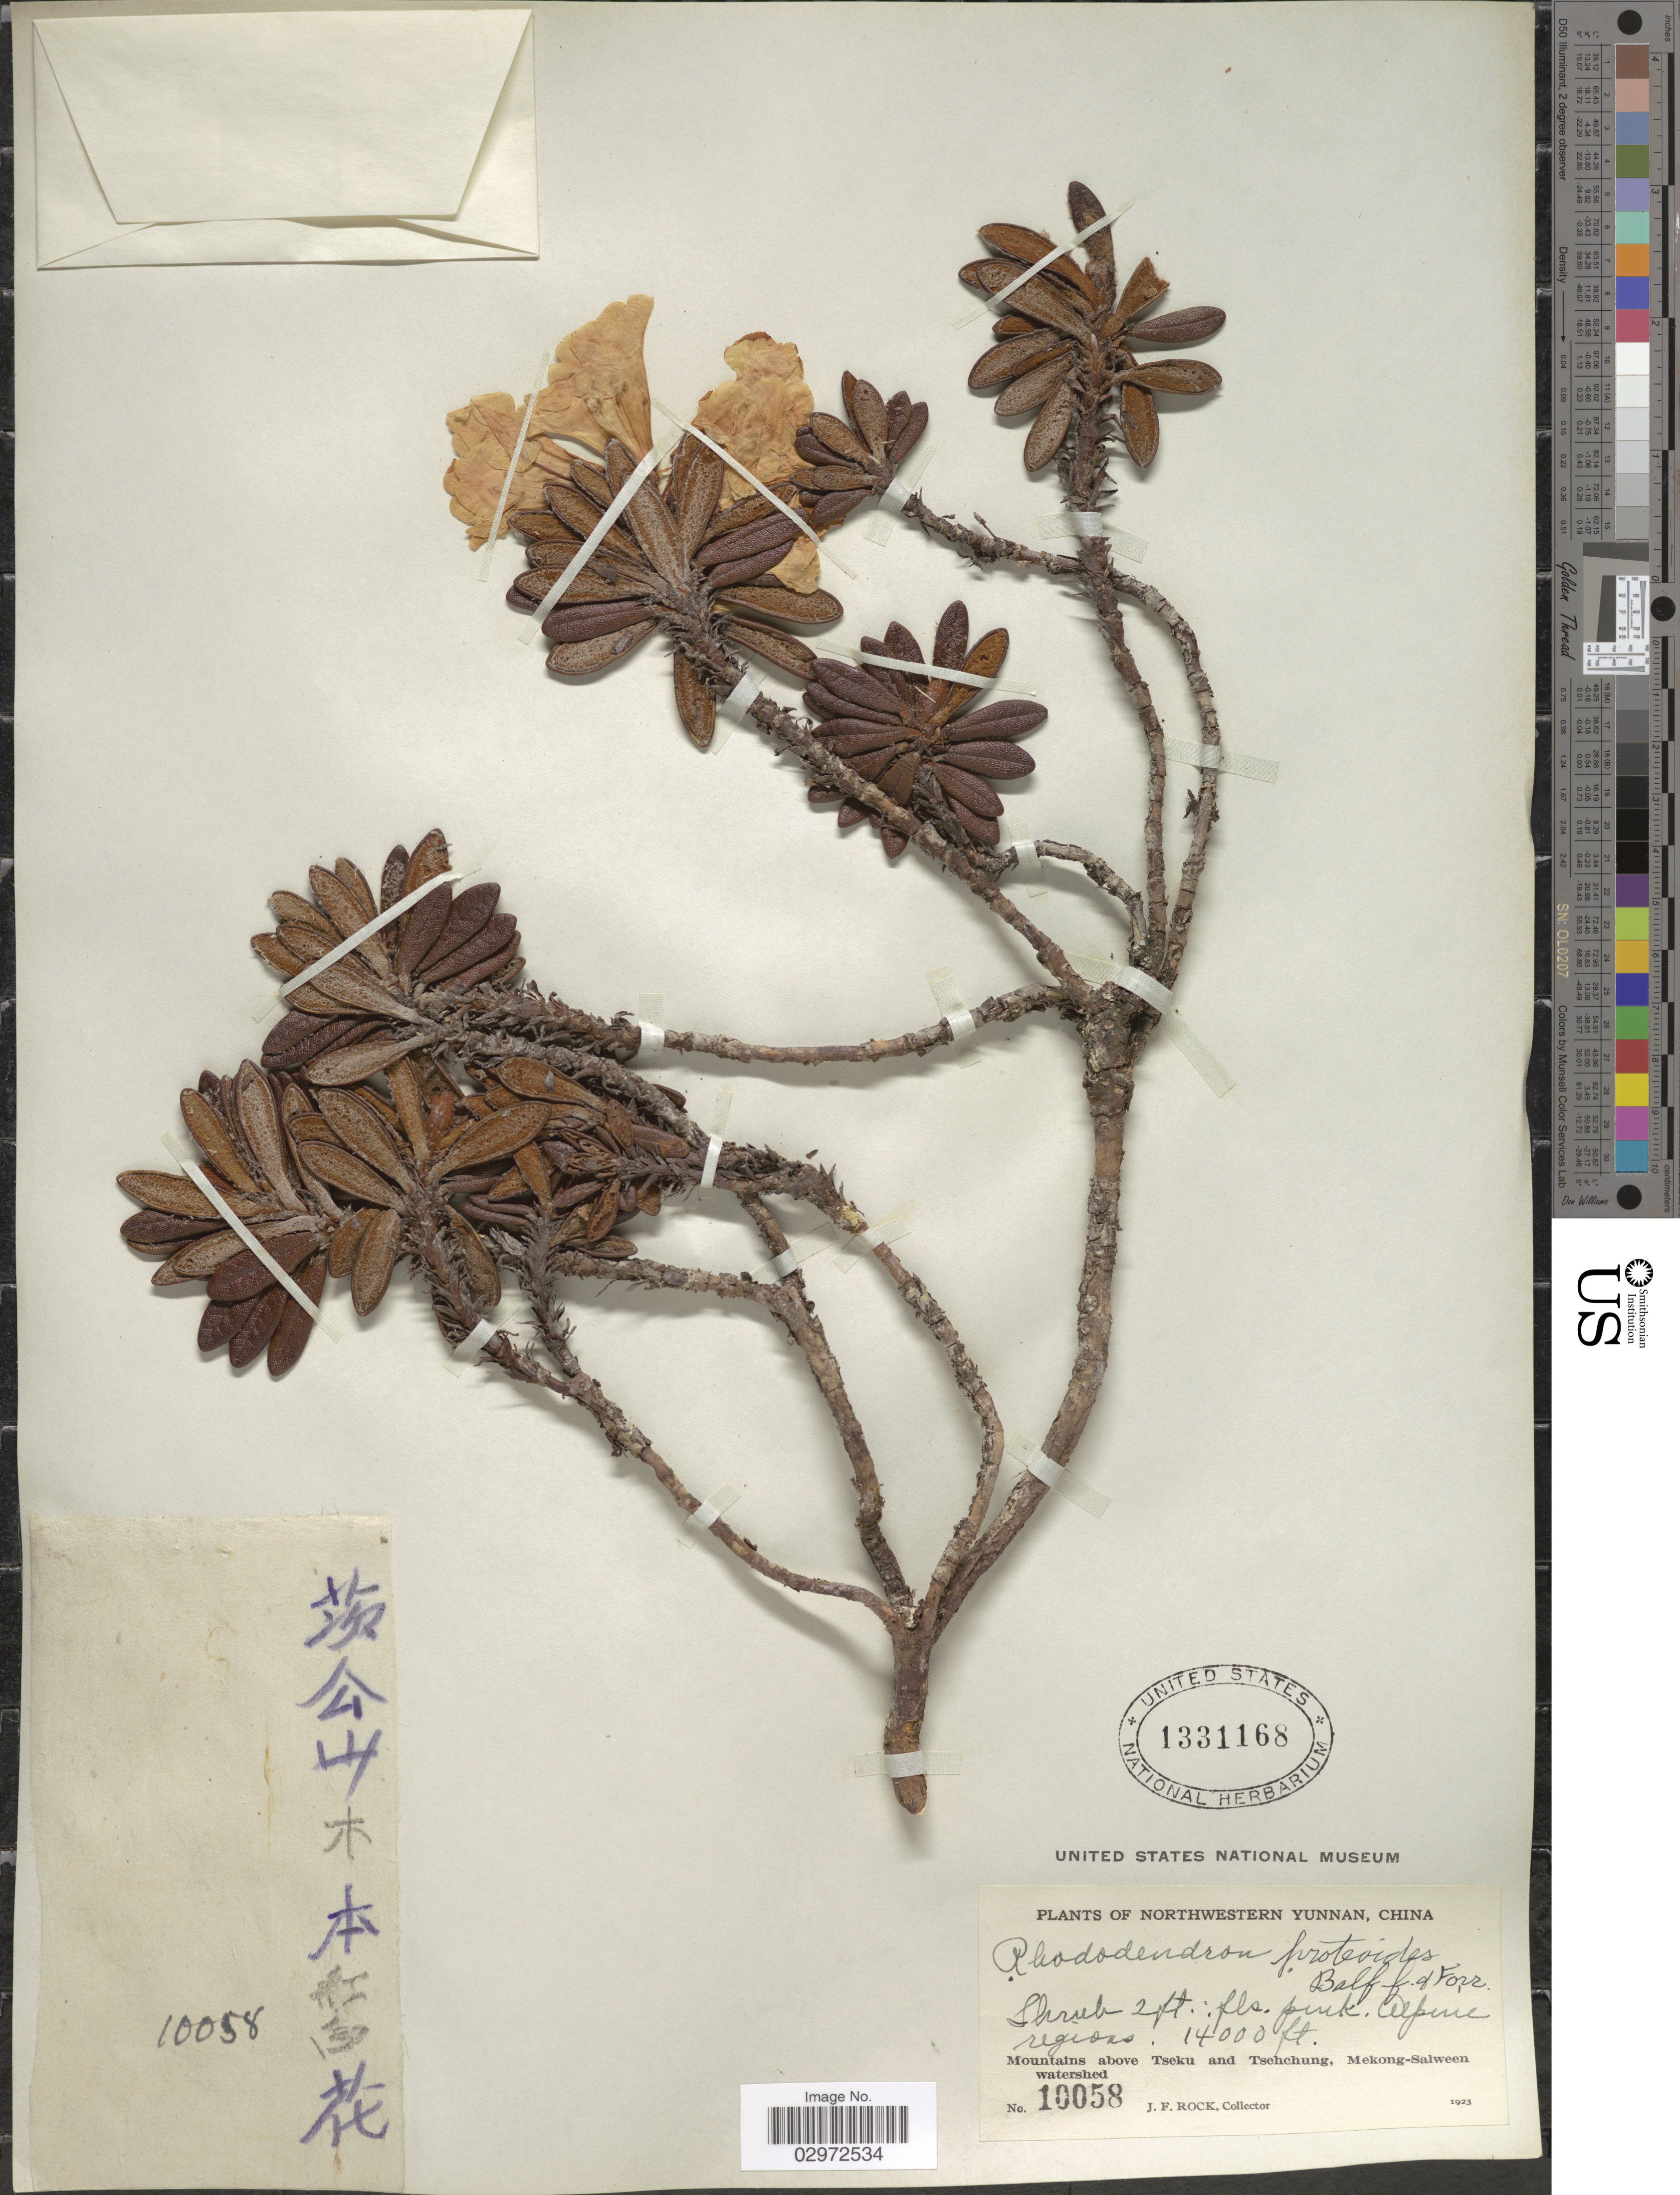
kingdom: Plantae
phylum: Tracheophyta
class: Magnoliopsida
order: Ericales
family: Ericaceae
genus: Rhododendron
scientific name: Rhododendron proteoides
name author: Balf. f. & W.W. Sm.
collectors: J. Rock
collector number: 10058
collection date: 1923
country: China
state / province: Yunnan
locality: Northwestern Yunnan, Mountains above Tseku and Tsehchung, Mekong-Salween watershed. Alpine regions.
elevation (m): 4267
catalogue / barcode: US 1331168